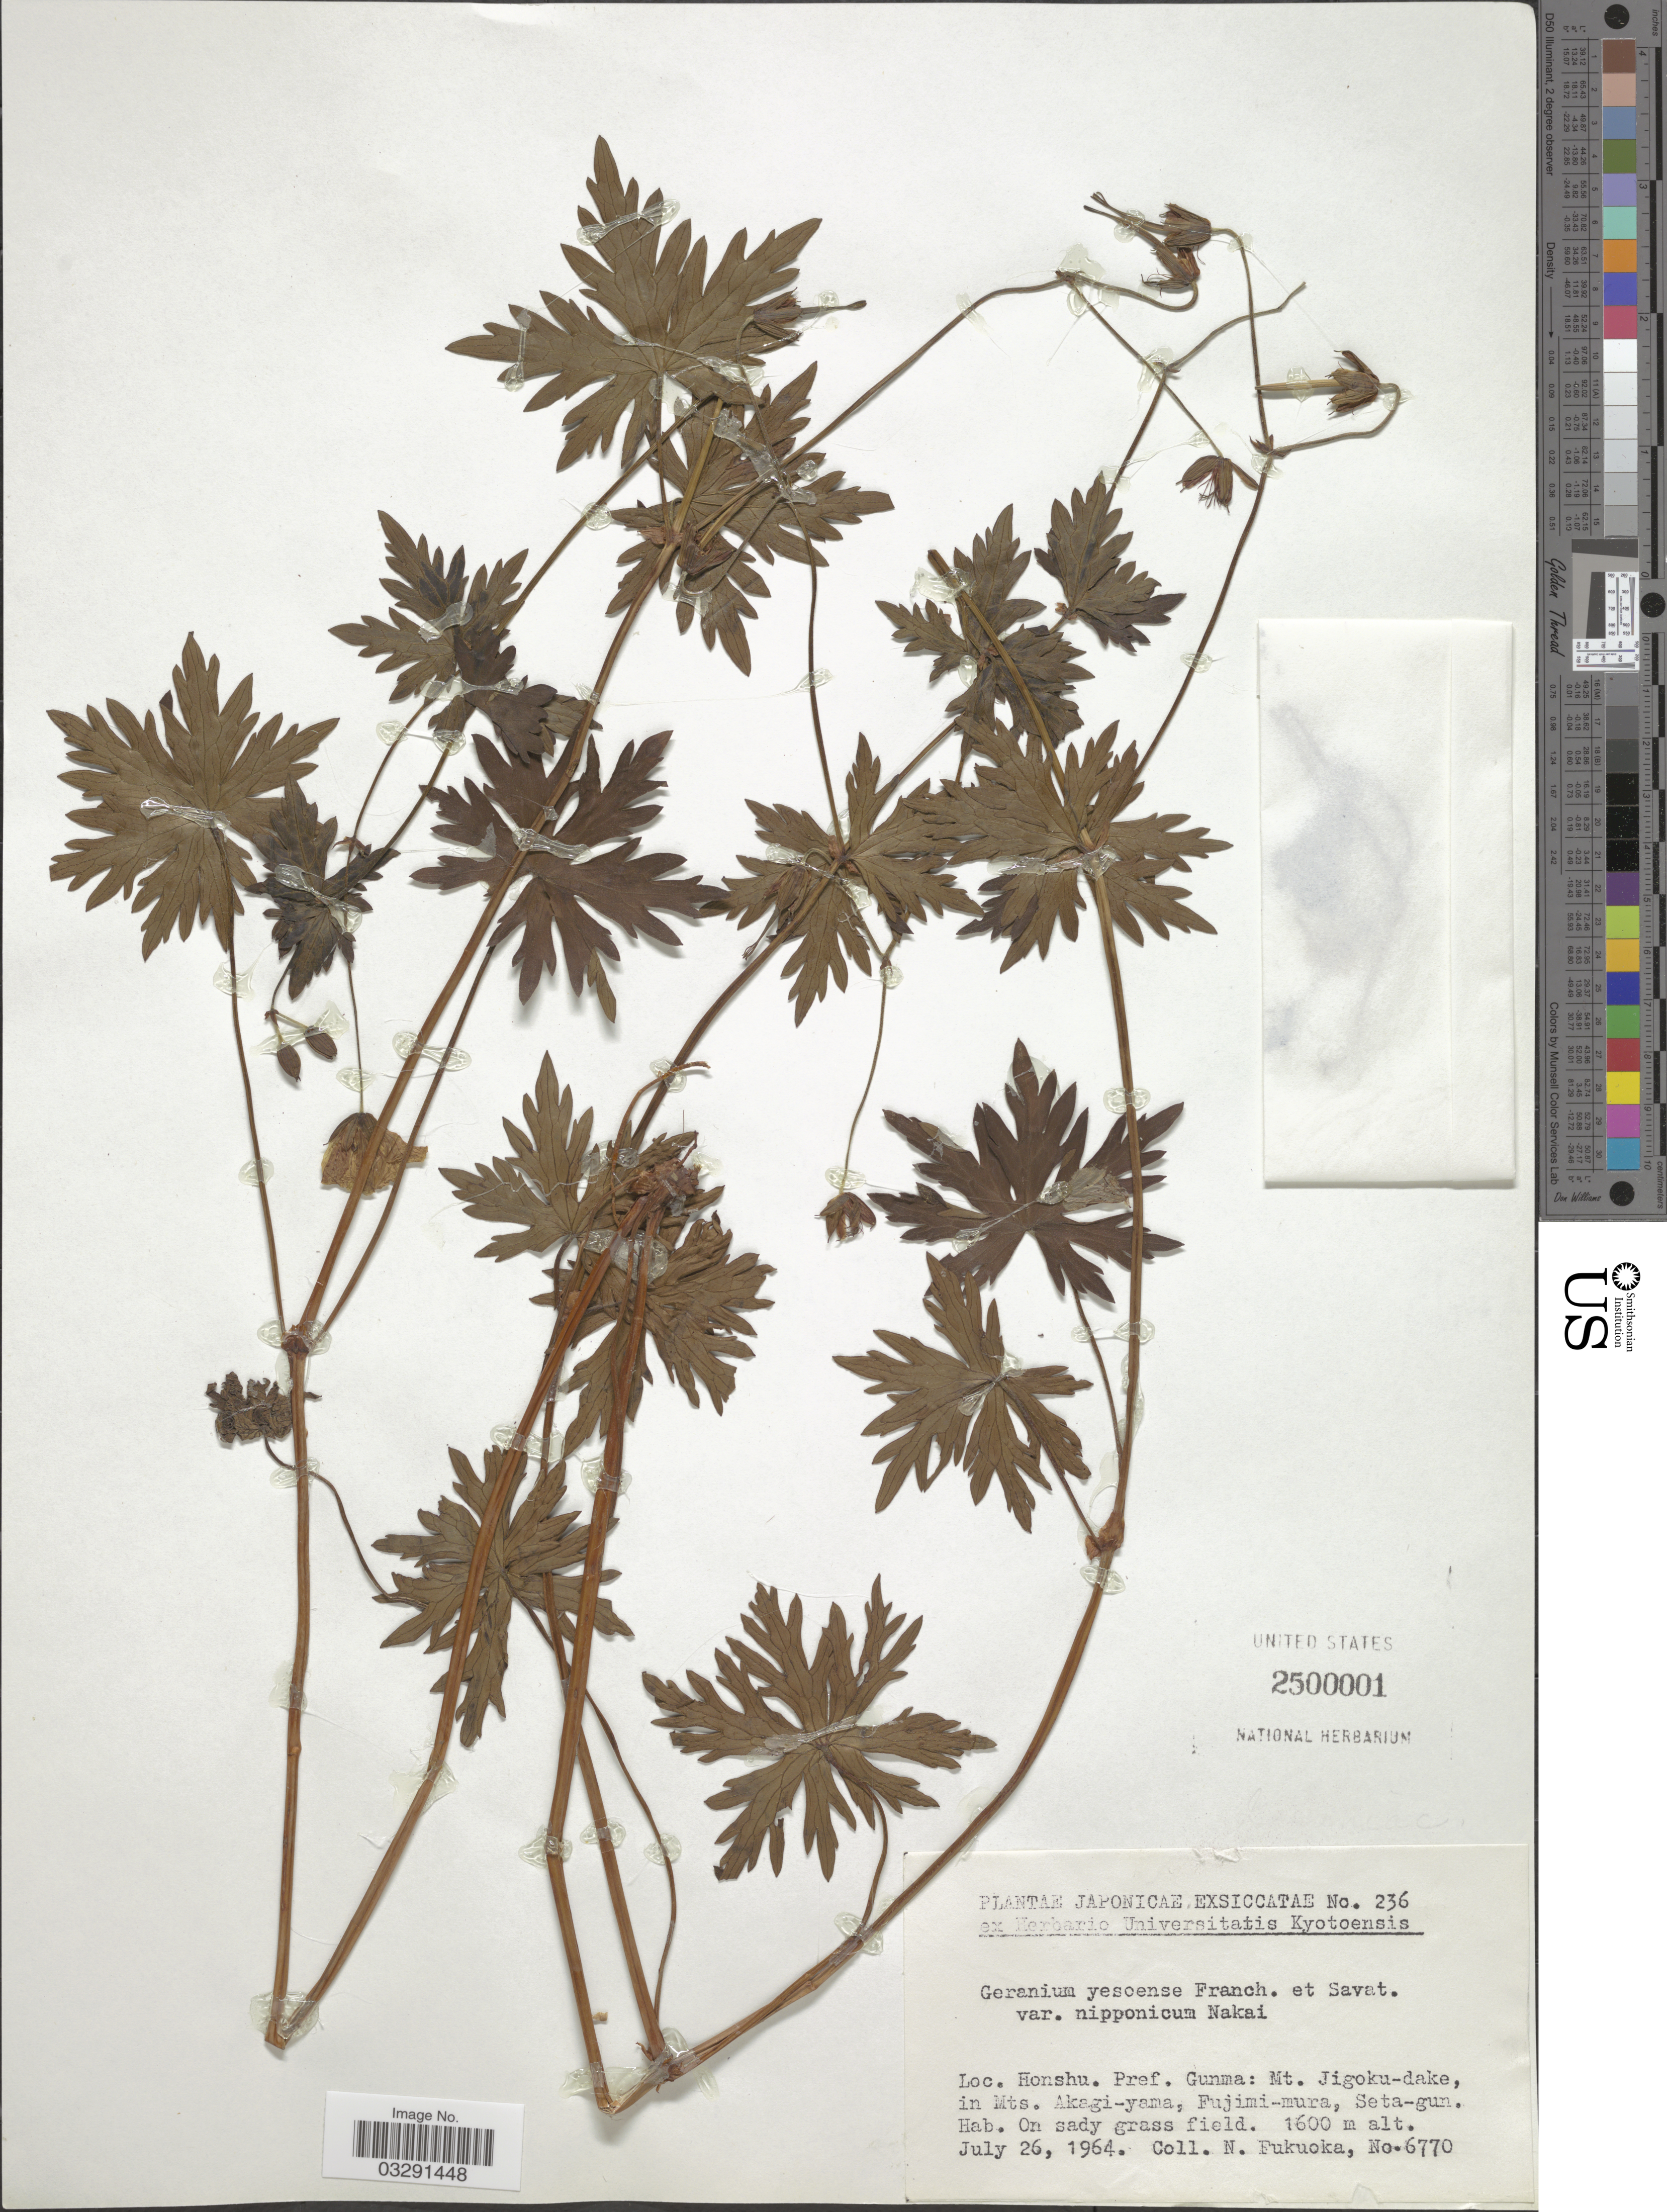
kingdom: Plantae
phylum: Tracheophyta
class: Magnoliopsida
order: Geraniales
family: Geraniaceae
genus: Geranium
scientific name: Geranium yesoense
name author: Franch. & Sav.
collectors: N. Fukuoka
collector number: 6770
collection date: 1964-07-26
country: Japan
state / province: Gunma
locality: Honshu. Pref. Gunma: Mt. Jigoku-dake, in Mts. Akagi-yama, Fujimi-mura, Seta-gun.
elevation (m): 1600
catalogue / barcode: US 2500001